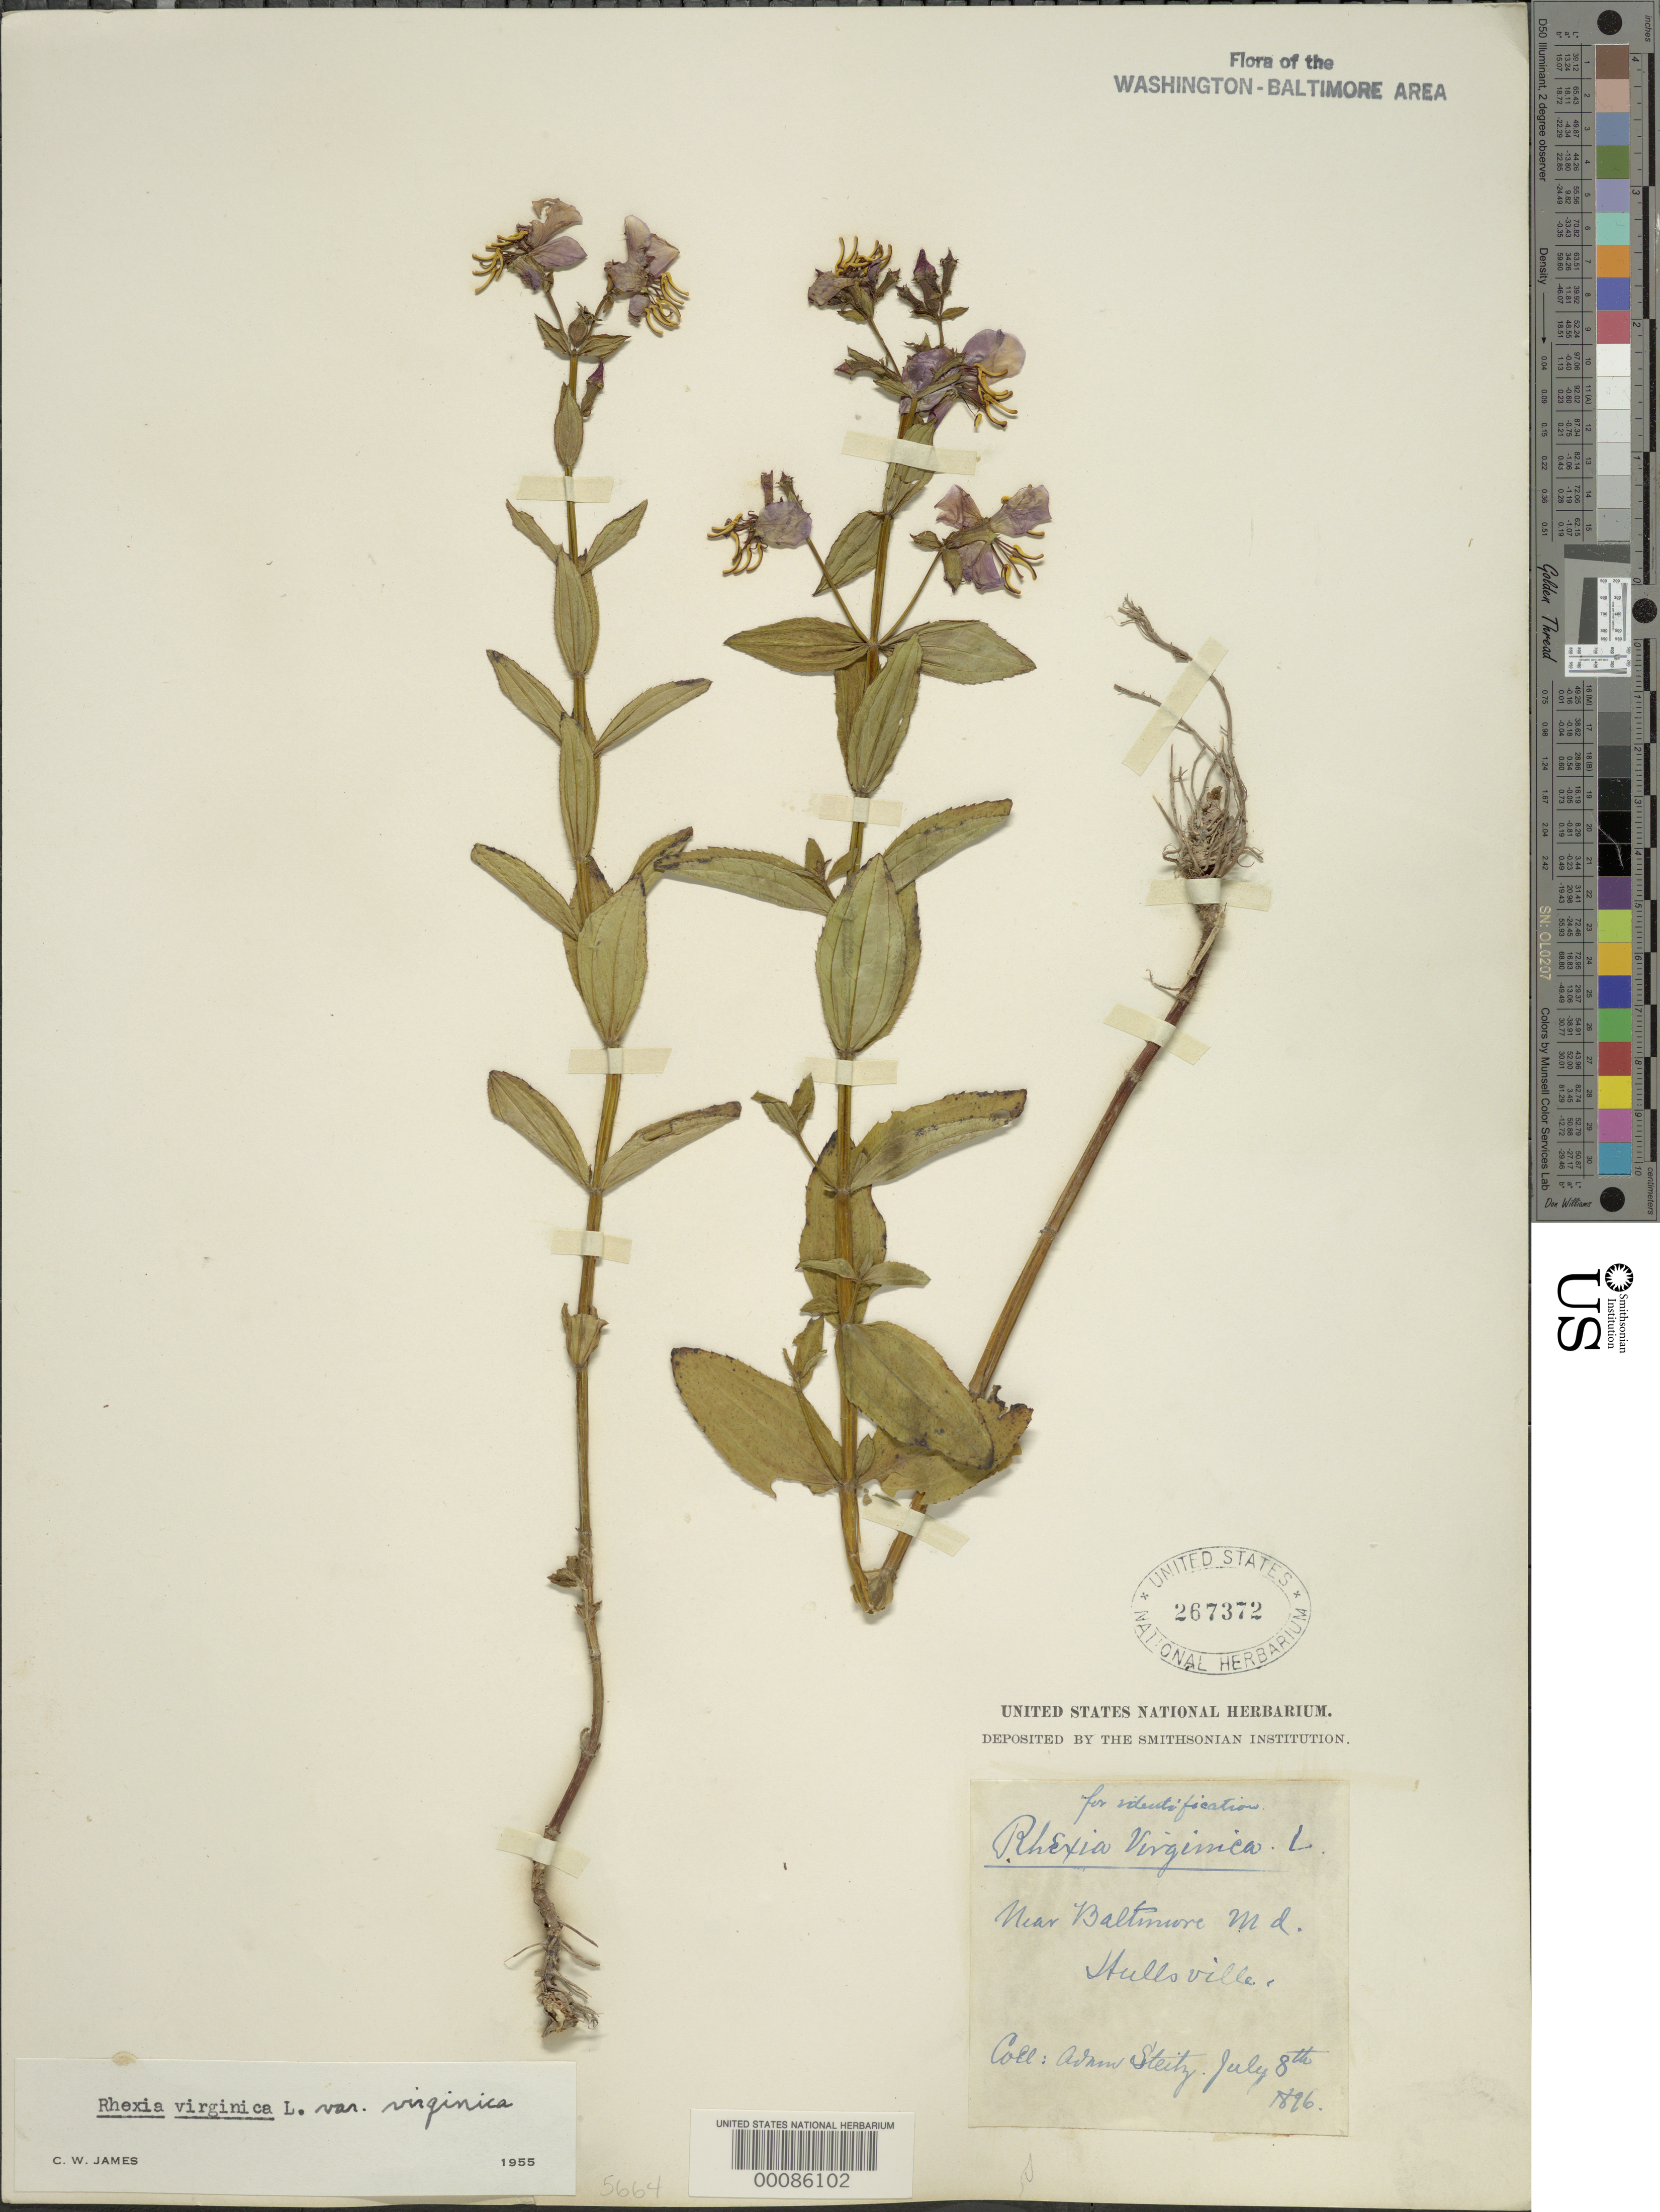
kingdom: Plantae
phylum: Tracheophyta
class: Magnoliopsida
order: Myrtales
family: Melastomataceae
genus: Rhexia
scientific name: Rhexia virginica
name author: L.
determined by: James, C. W.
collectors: A. Steitz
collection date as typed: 08 Jul 1896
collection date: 1896-07-08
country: United States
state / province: Maryland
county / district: Baltimore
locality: Near Baltimore, Hullsville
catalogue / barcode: US 267372